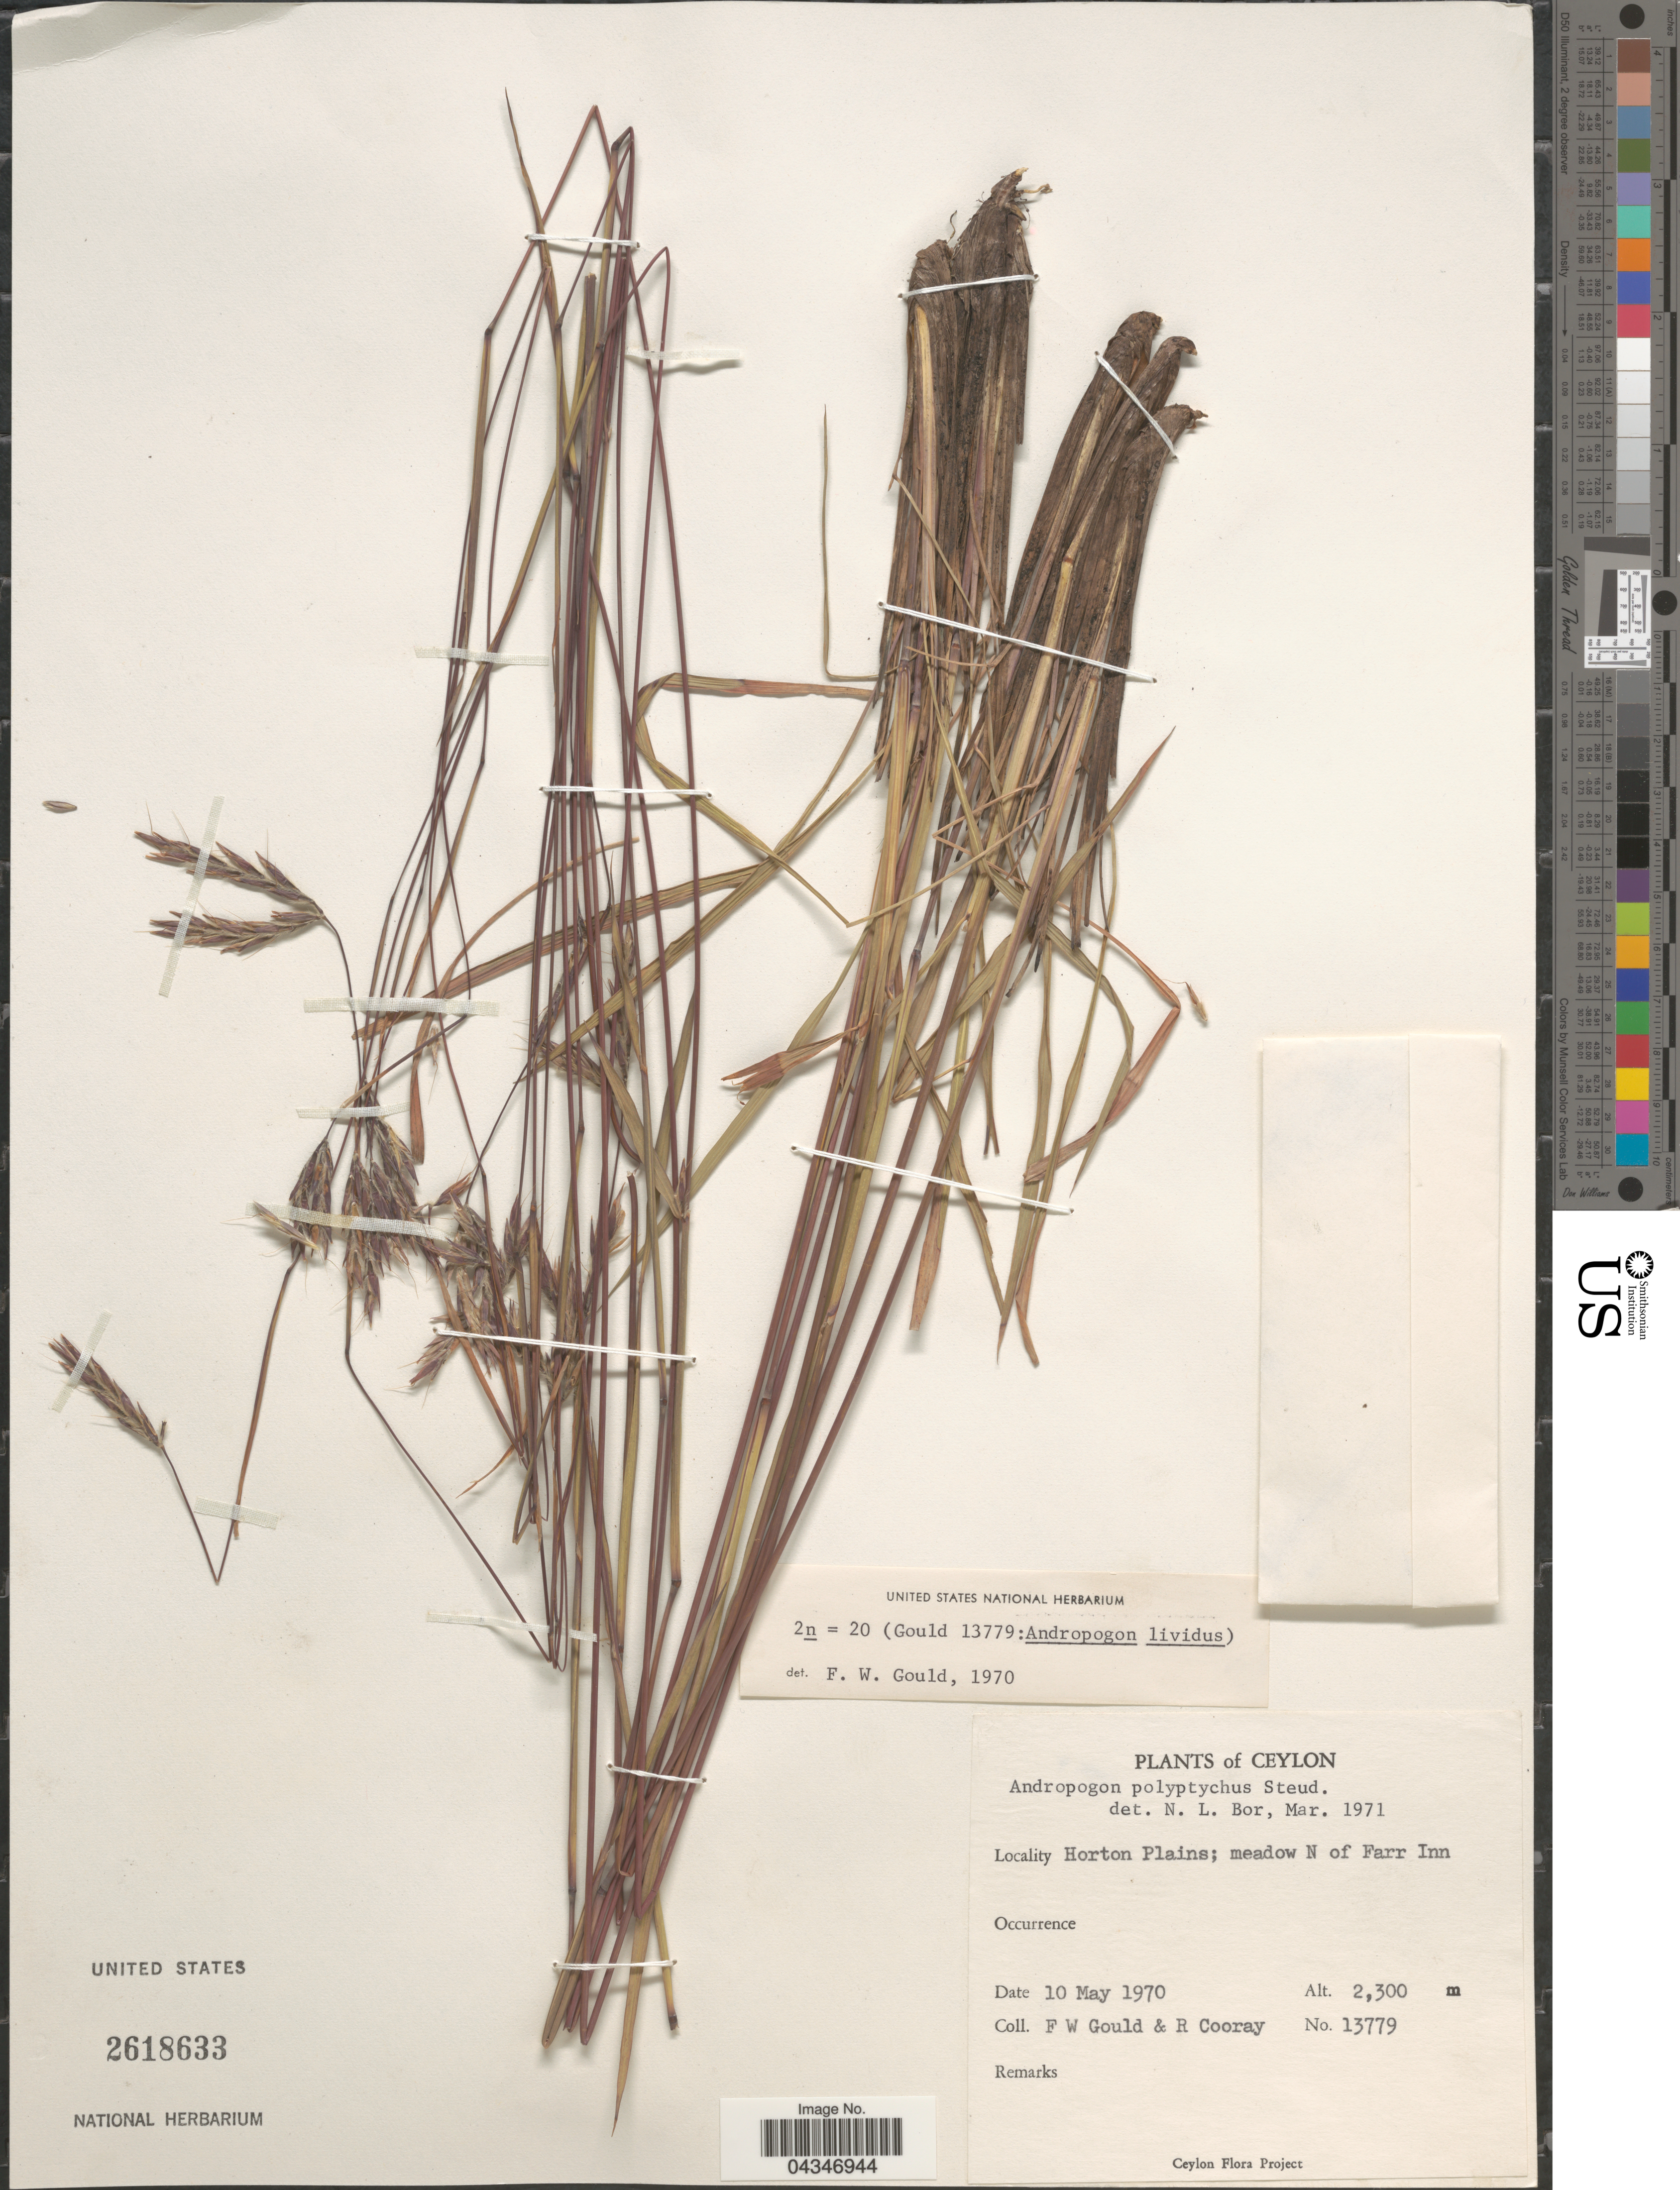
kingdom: Plantae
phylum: Tracheophyta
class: Liliopsida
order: Poales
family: Poaceae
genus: Andropogon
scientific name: Andropogon polyptychos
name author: Steud.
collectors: F. W. Gould & R. Cooray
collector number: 13779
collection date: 1970-05-10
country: Sri Lanka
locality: Ceylon. Horton Plains; meadow N of Farr Inn.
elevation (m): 2300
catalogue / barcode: US 2618633